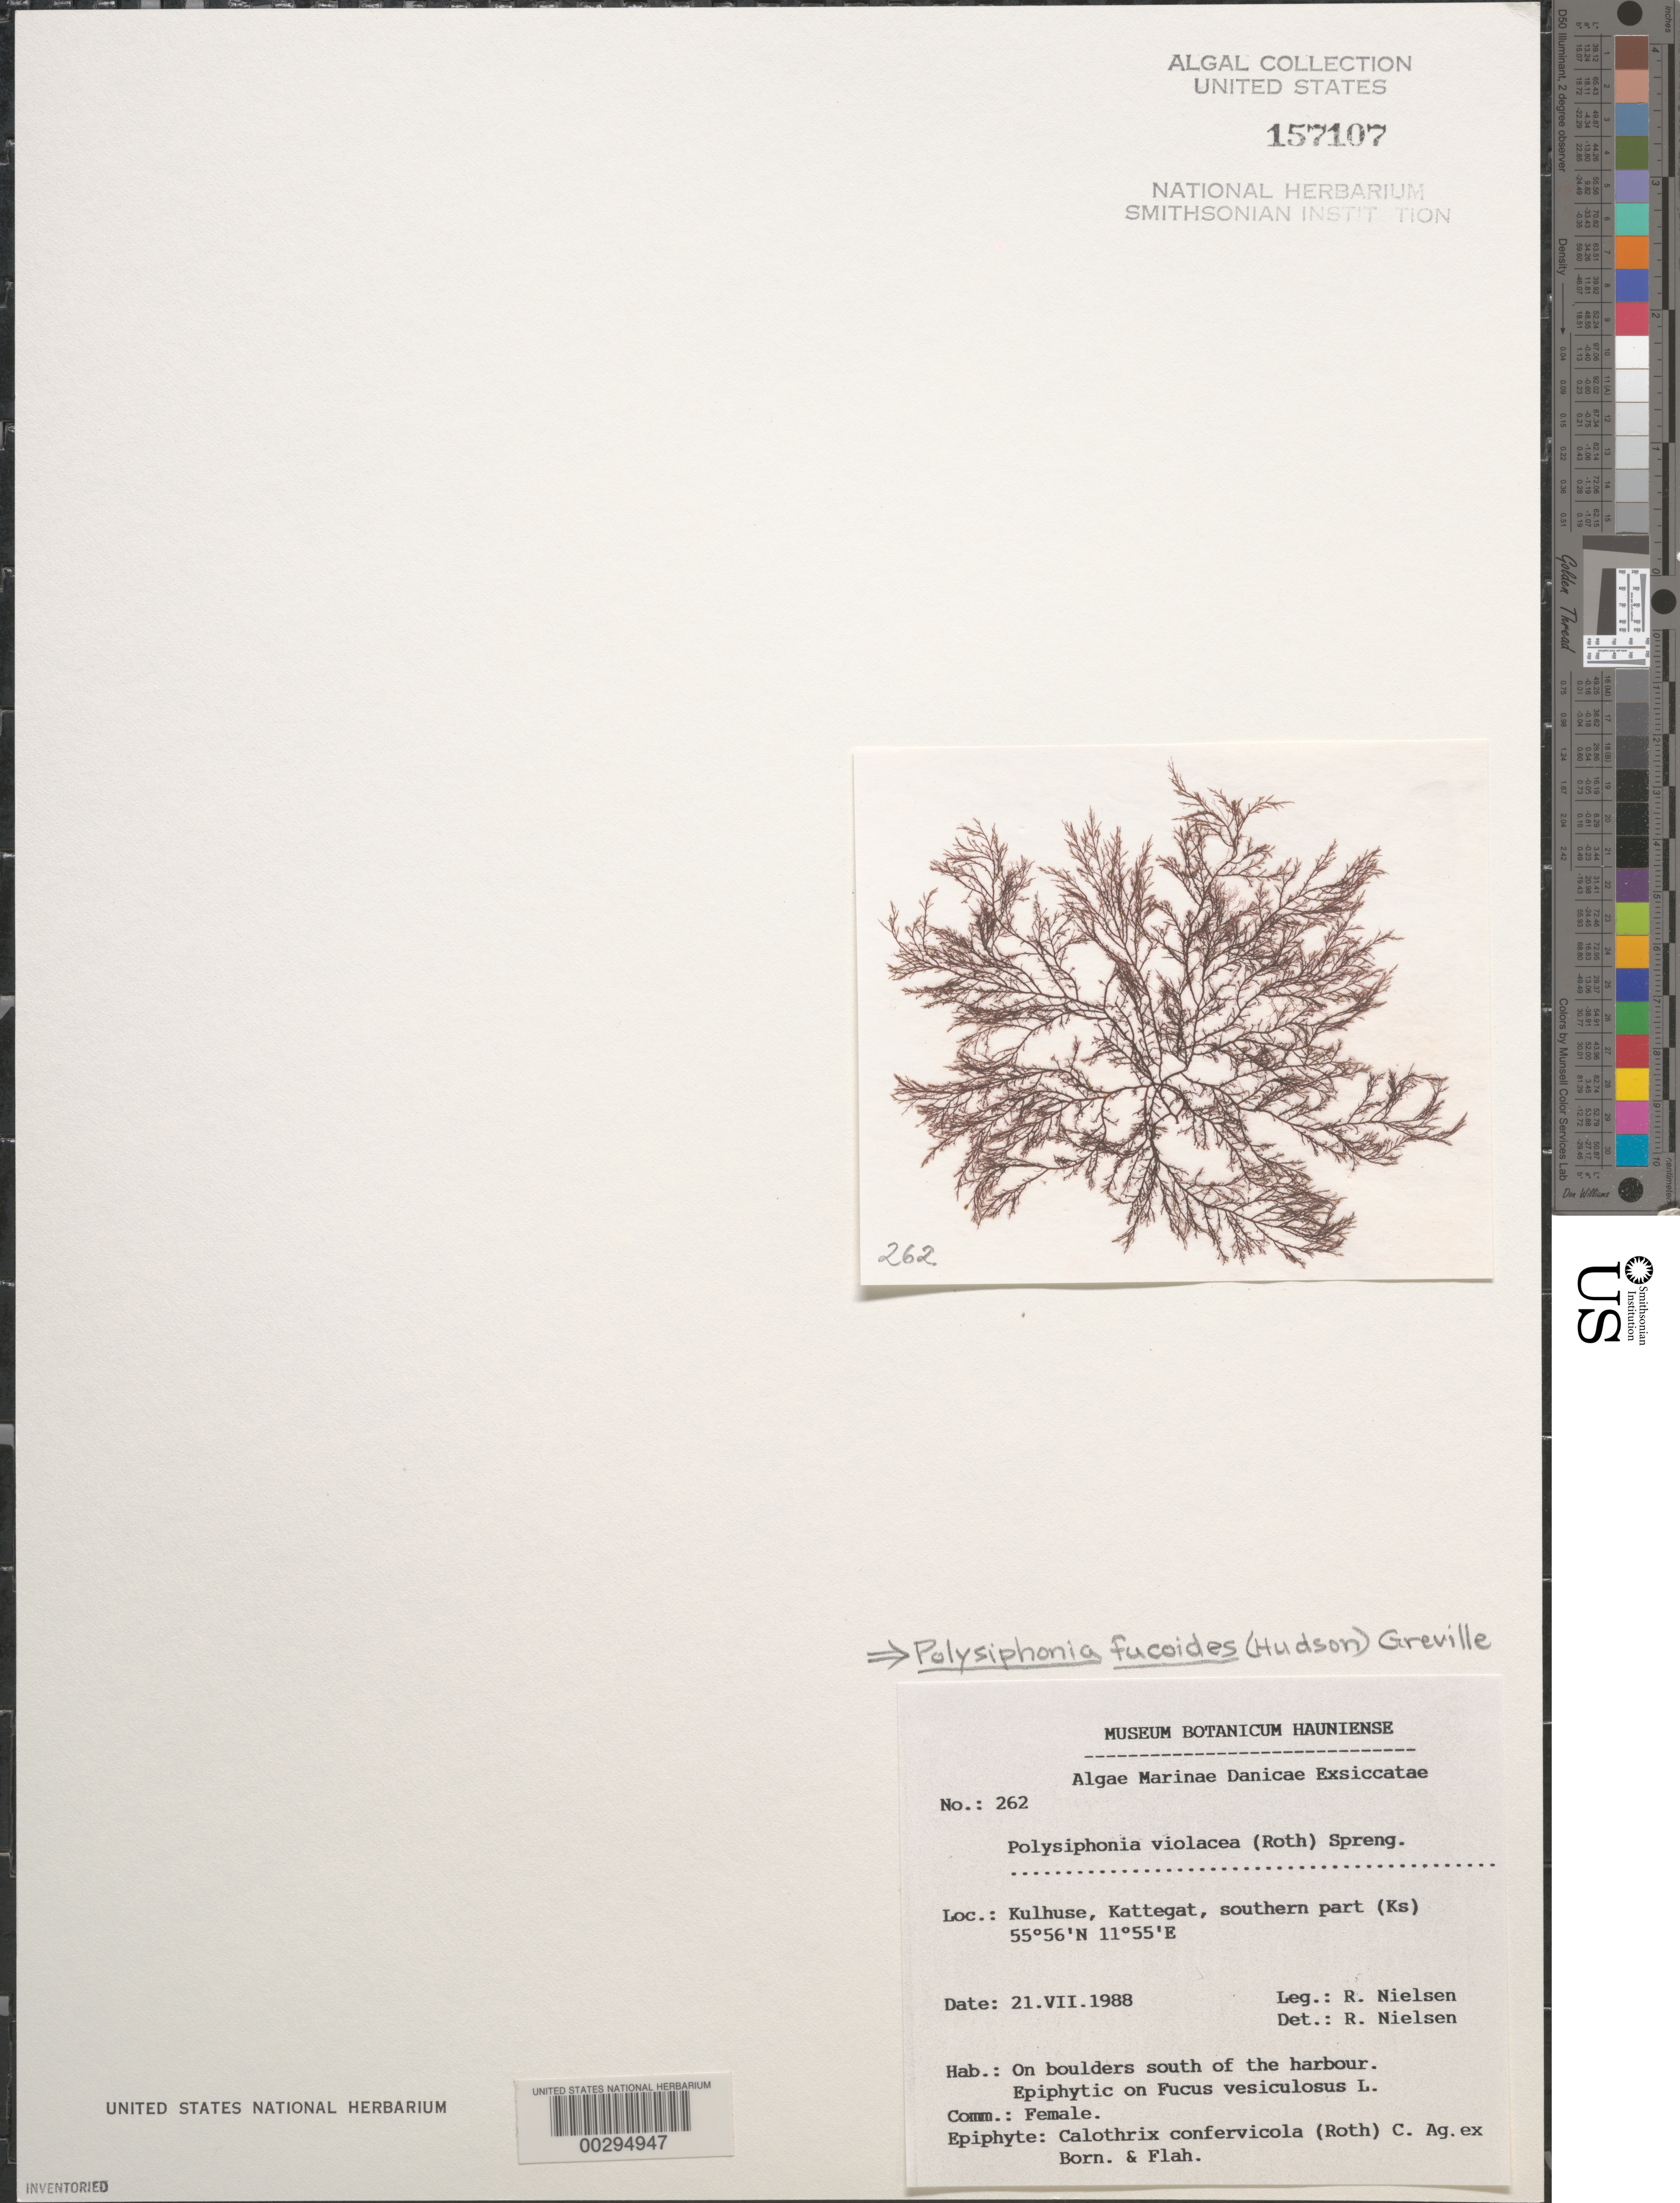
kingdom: Plantae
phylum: Rhodophyta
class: Florideophyceae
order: Ceramiales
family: Rhodomelaceae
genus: Vertebrata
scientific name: Vertebrata fucoides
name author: (Hudson) Kuntze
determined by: Algae name updating Project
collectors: R. Nielsen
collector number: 262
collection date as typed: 21 Jul 1988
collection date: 1988-07-21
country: Denmark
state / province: Hovedstaden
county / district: Frederikssund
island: Sjaelland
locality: Kulhuse, on boulders south of the harbour, Kattegat, southern part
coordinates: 55 56'N, 11 55'E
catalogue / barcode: US 157107